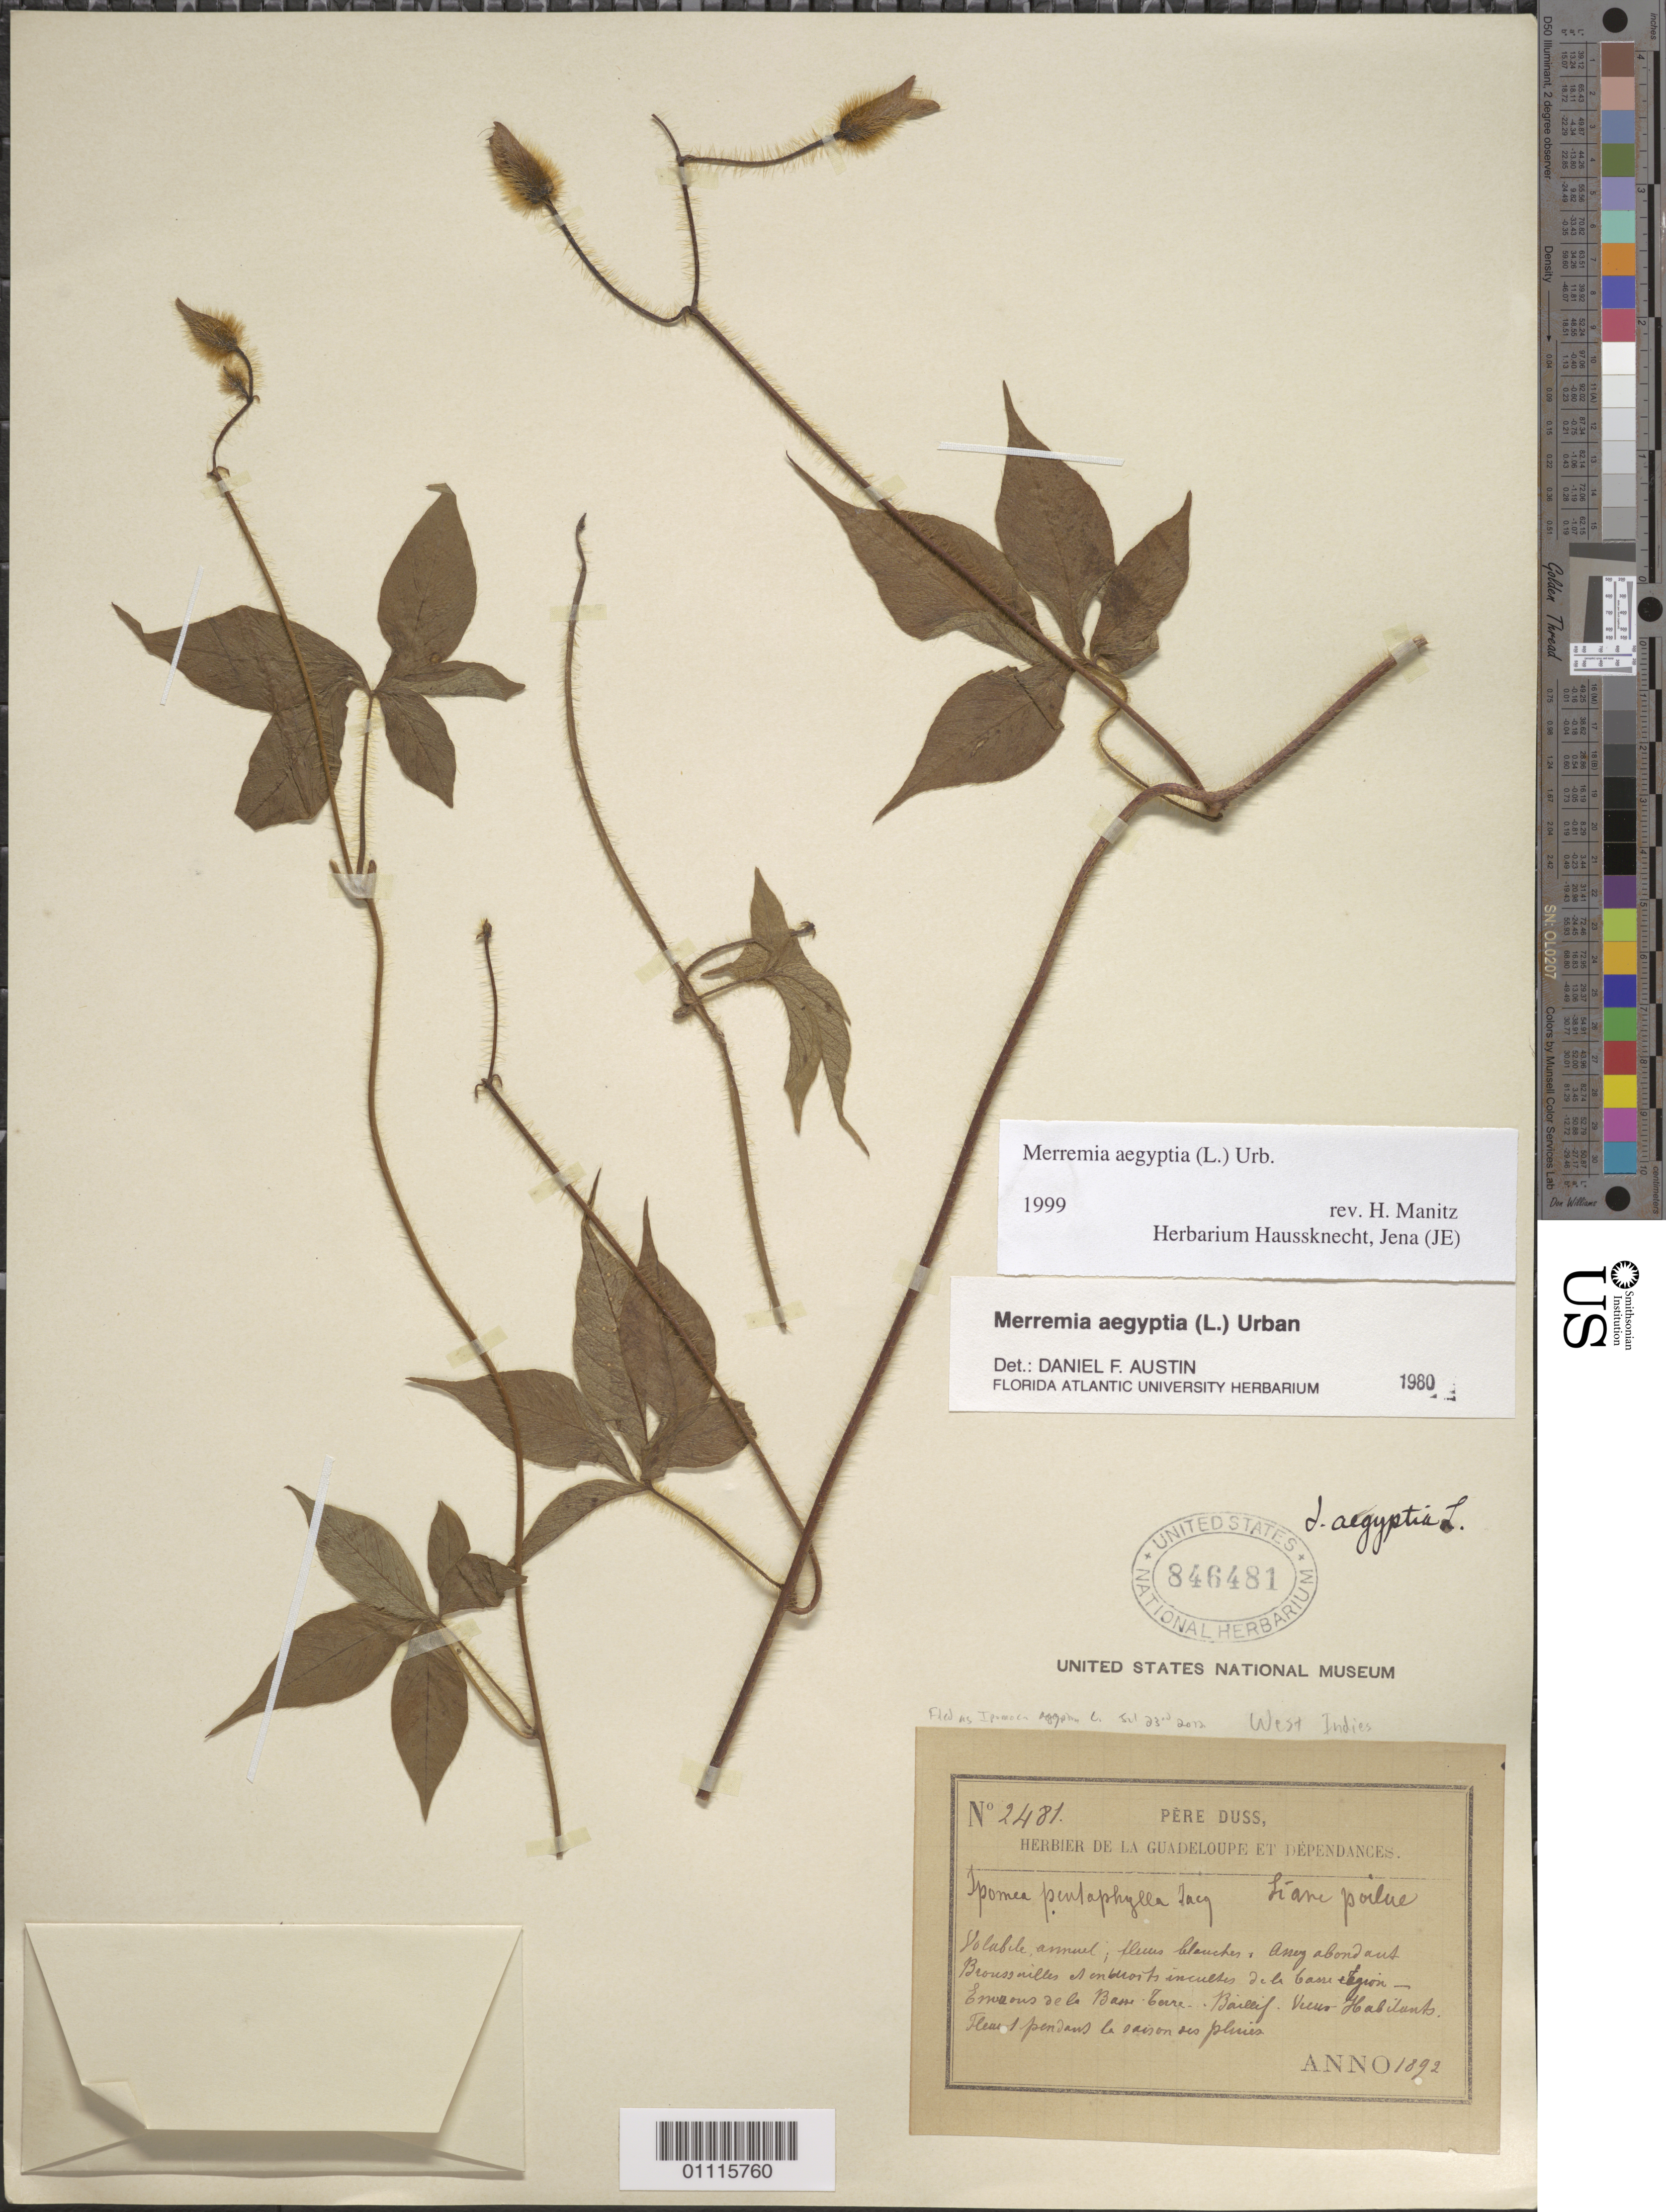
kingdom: Plantae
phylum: Tracheophyta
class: Magnoliopsida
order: Solanales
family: Convolvulaceae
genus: Distimake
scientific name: Distimake aegyptius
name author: (L.) A. R. Simões & Staples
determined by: Strong, Mark T., (BOT), Smithsonian Institution - National Museum of Natural History (UNITED STATES)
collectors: Père Duss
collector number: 2481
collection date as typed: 1892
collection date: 1892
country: Guadeloupe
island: Basse Terre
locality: Broussvilles et endroits incuetes de la basse region-- Environs de la Basse-Terre-Baillif. Veux- Habitants.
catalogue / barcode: US 846481